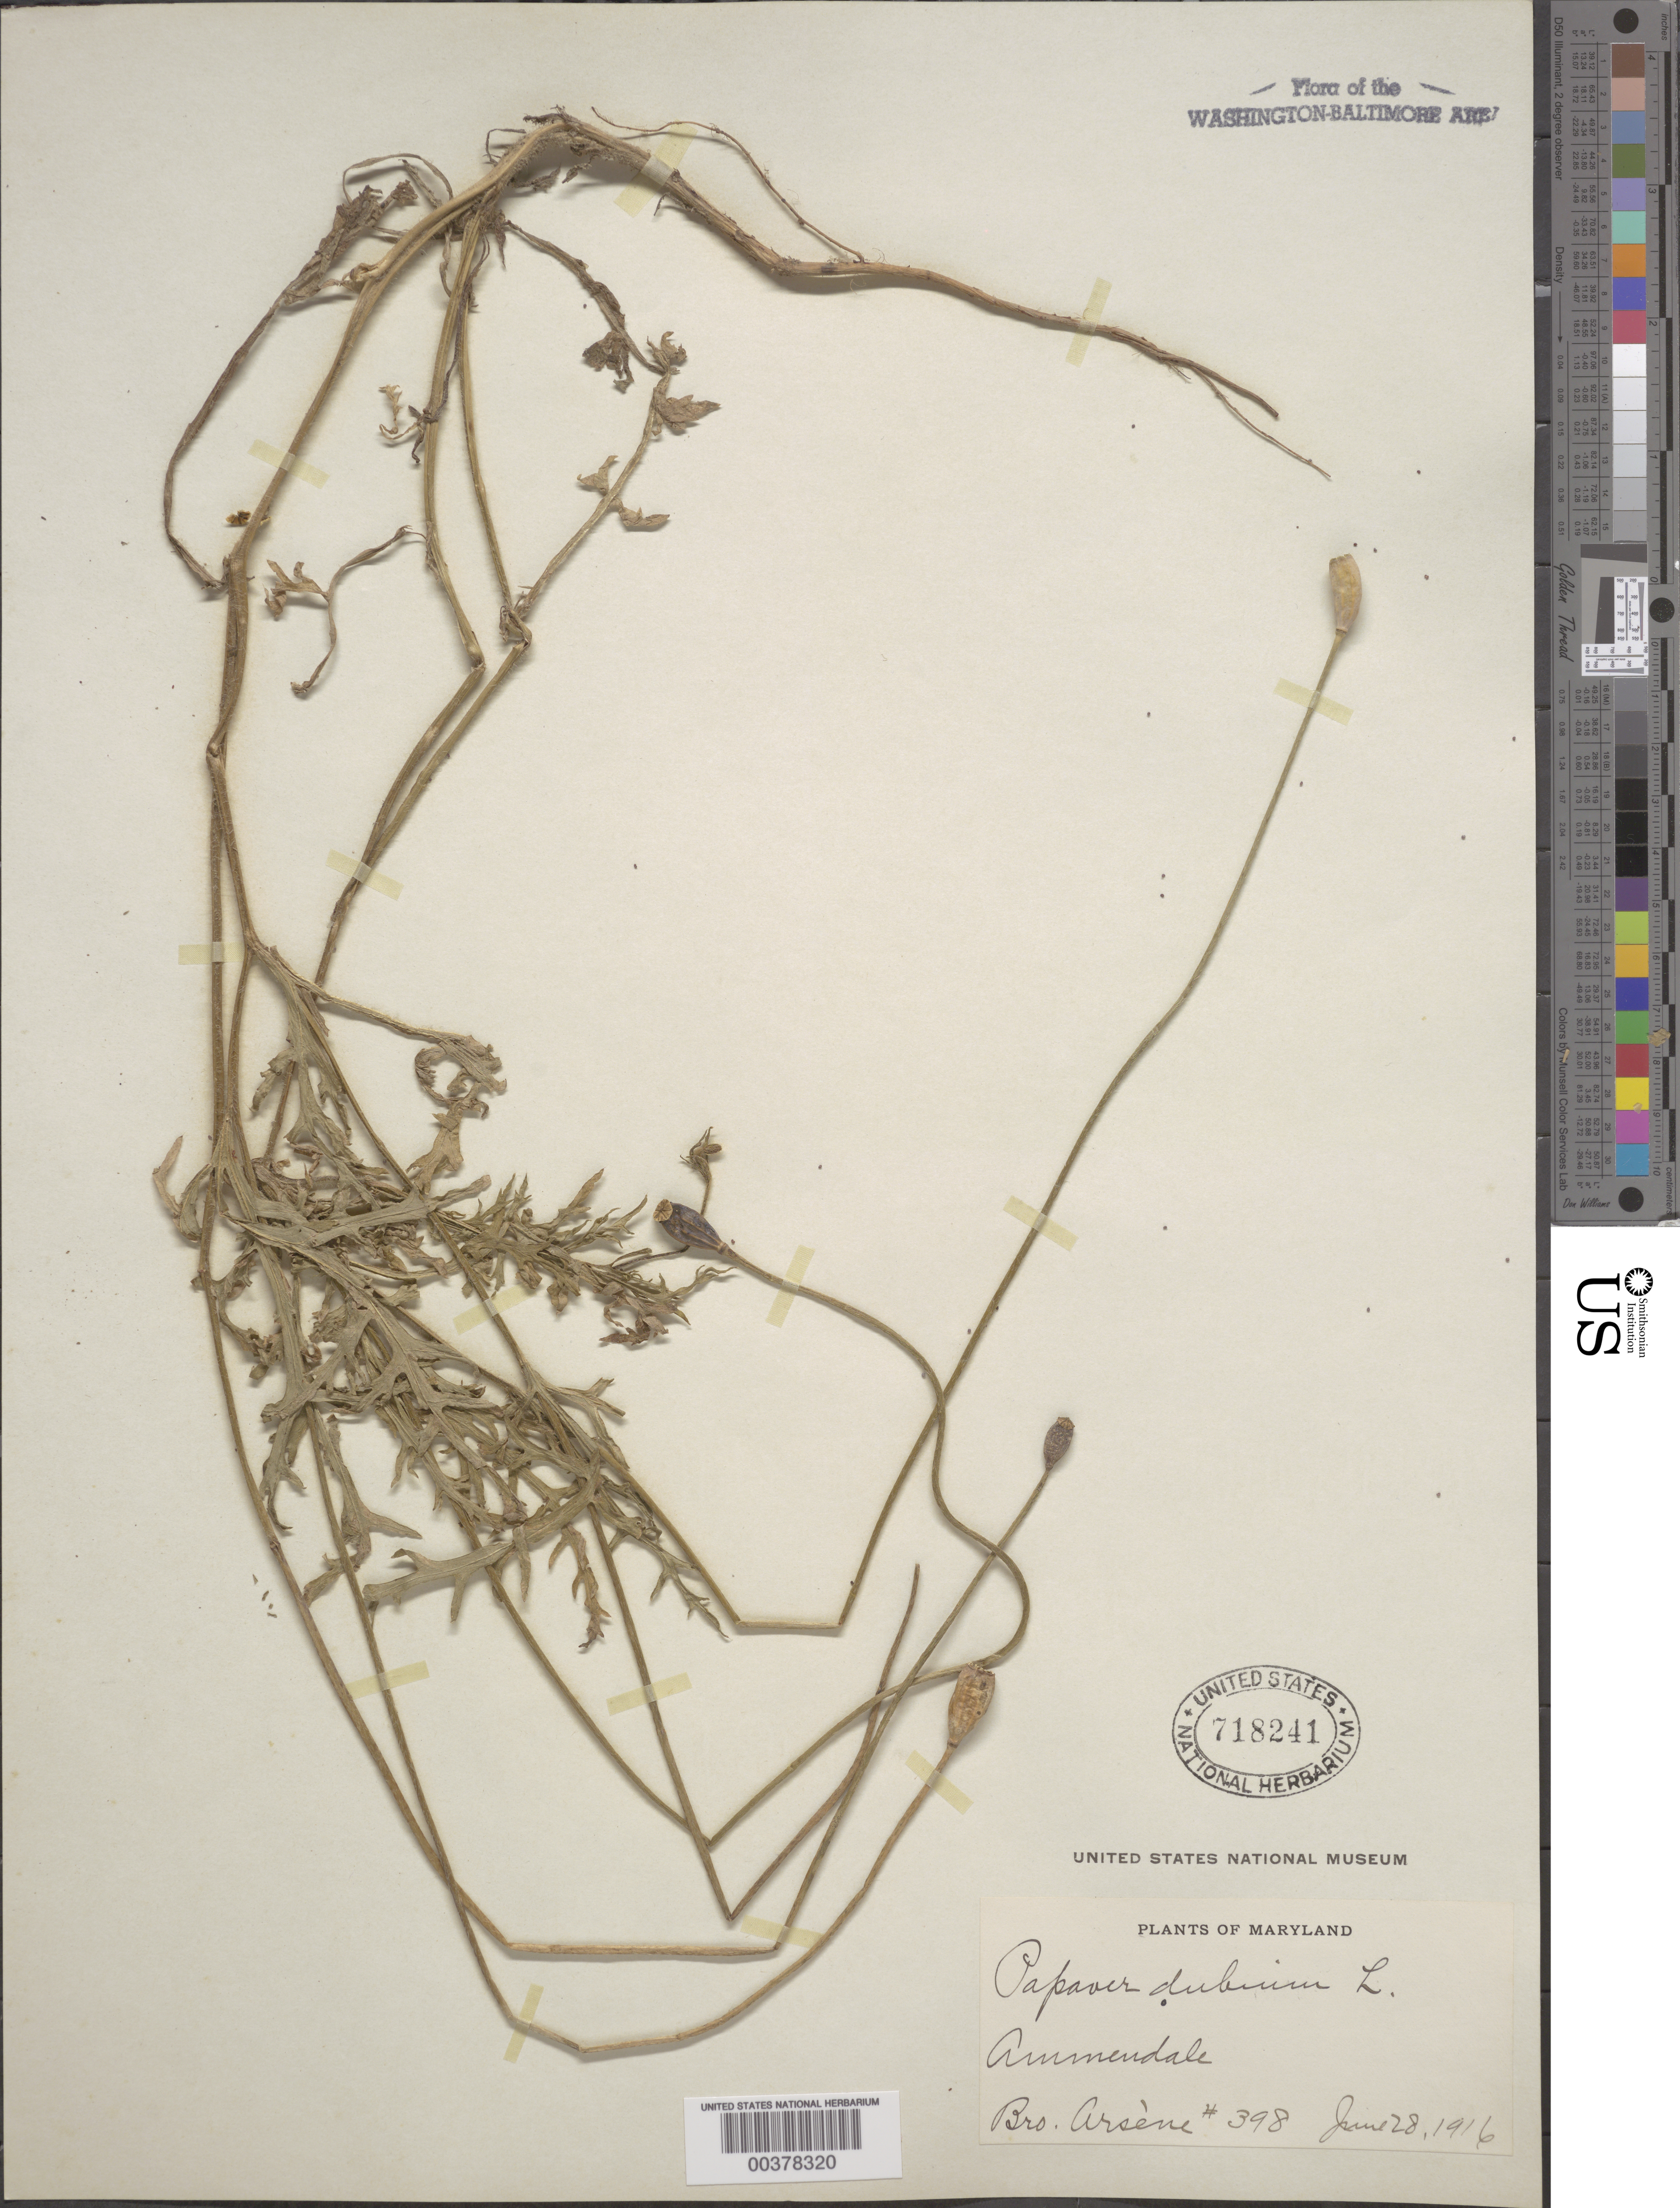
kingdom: Plantae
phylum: Tracheophyta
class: Magnoliopsida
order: Ranunculales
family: Papaveraceae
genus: Papaver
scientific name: Papaver dubium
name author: L.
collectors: Bro. G. Arsène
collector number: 398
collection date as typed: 28 Jun 1916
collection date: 1916-06-28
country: United States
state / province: Maryland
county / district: Prince George's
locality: Ammendale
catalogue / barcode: US 718241